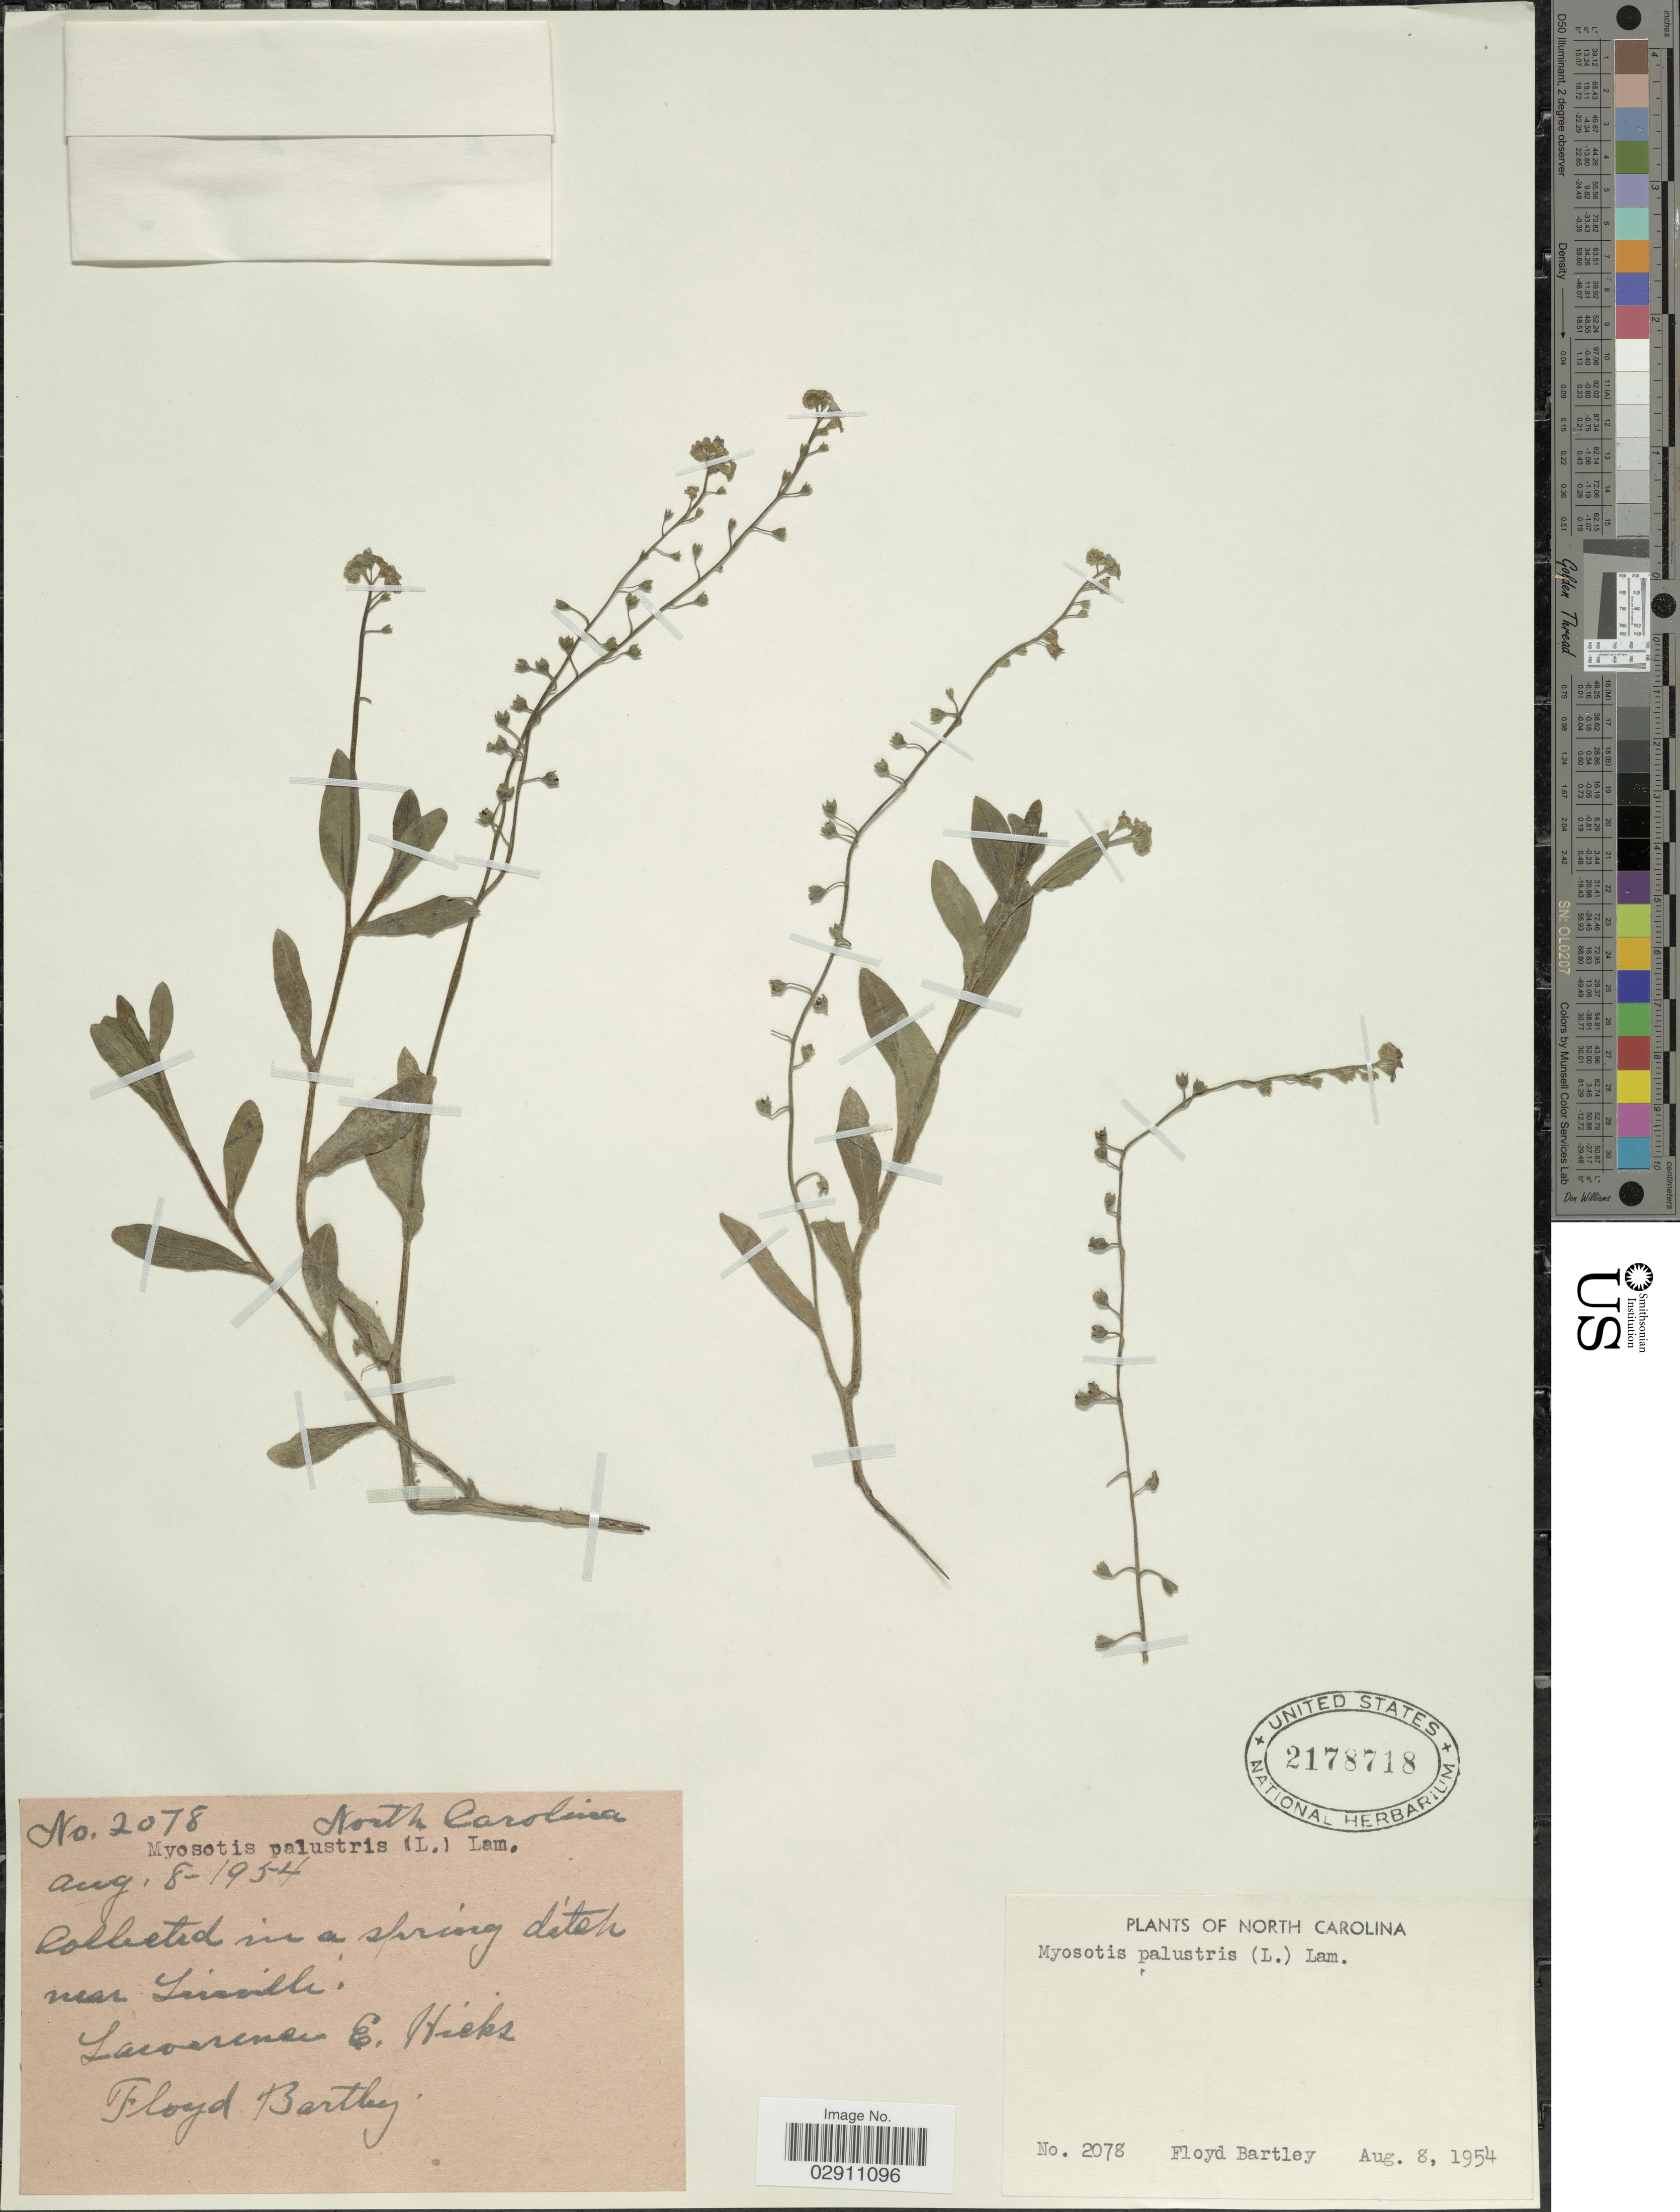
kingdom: Plantae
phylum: Tracheophyta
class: Magnoliopsida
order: Boraginales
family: Boraginaceae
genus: Myosotis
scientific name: Myosotis palustris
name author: L.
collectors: F. Bartley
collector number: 2078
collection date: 1954-08-08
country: United States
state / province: North Carolina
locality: In a spring ditch near Louisville.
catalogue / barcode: US 2178718